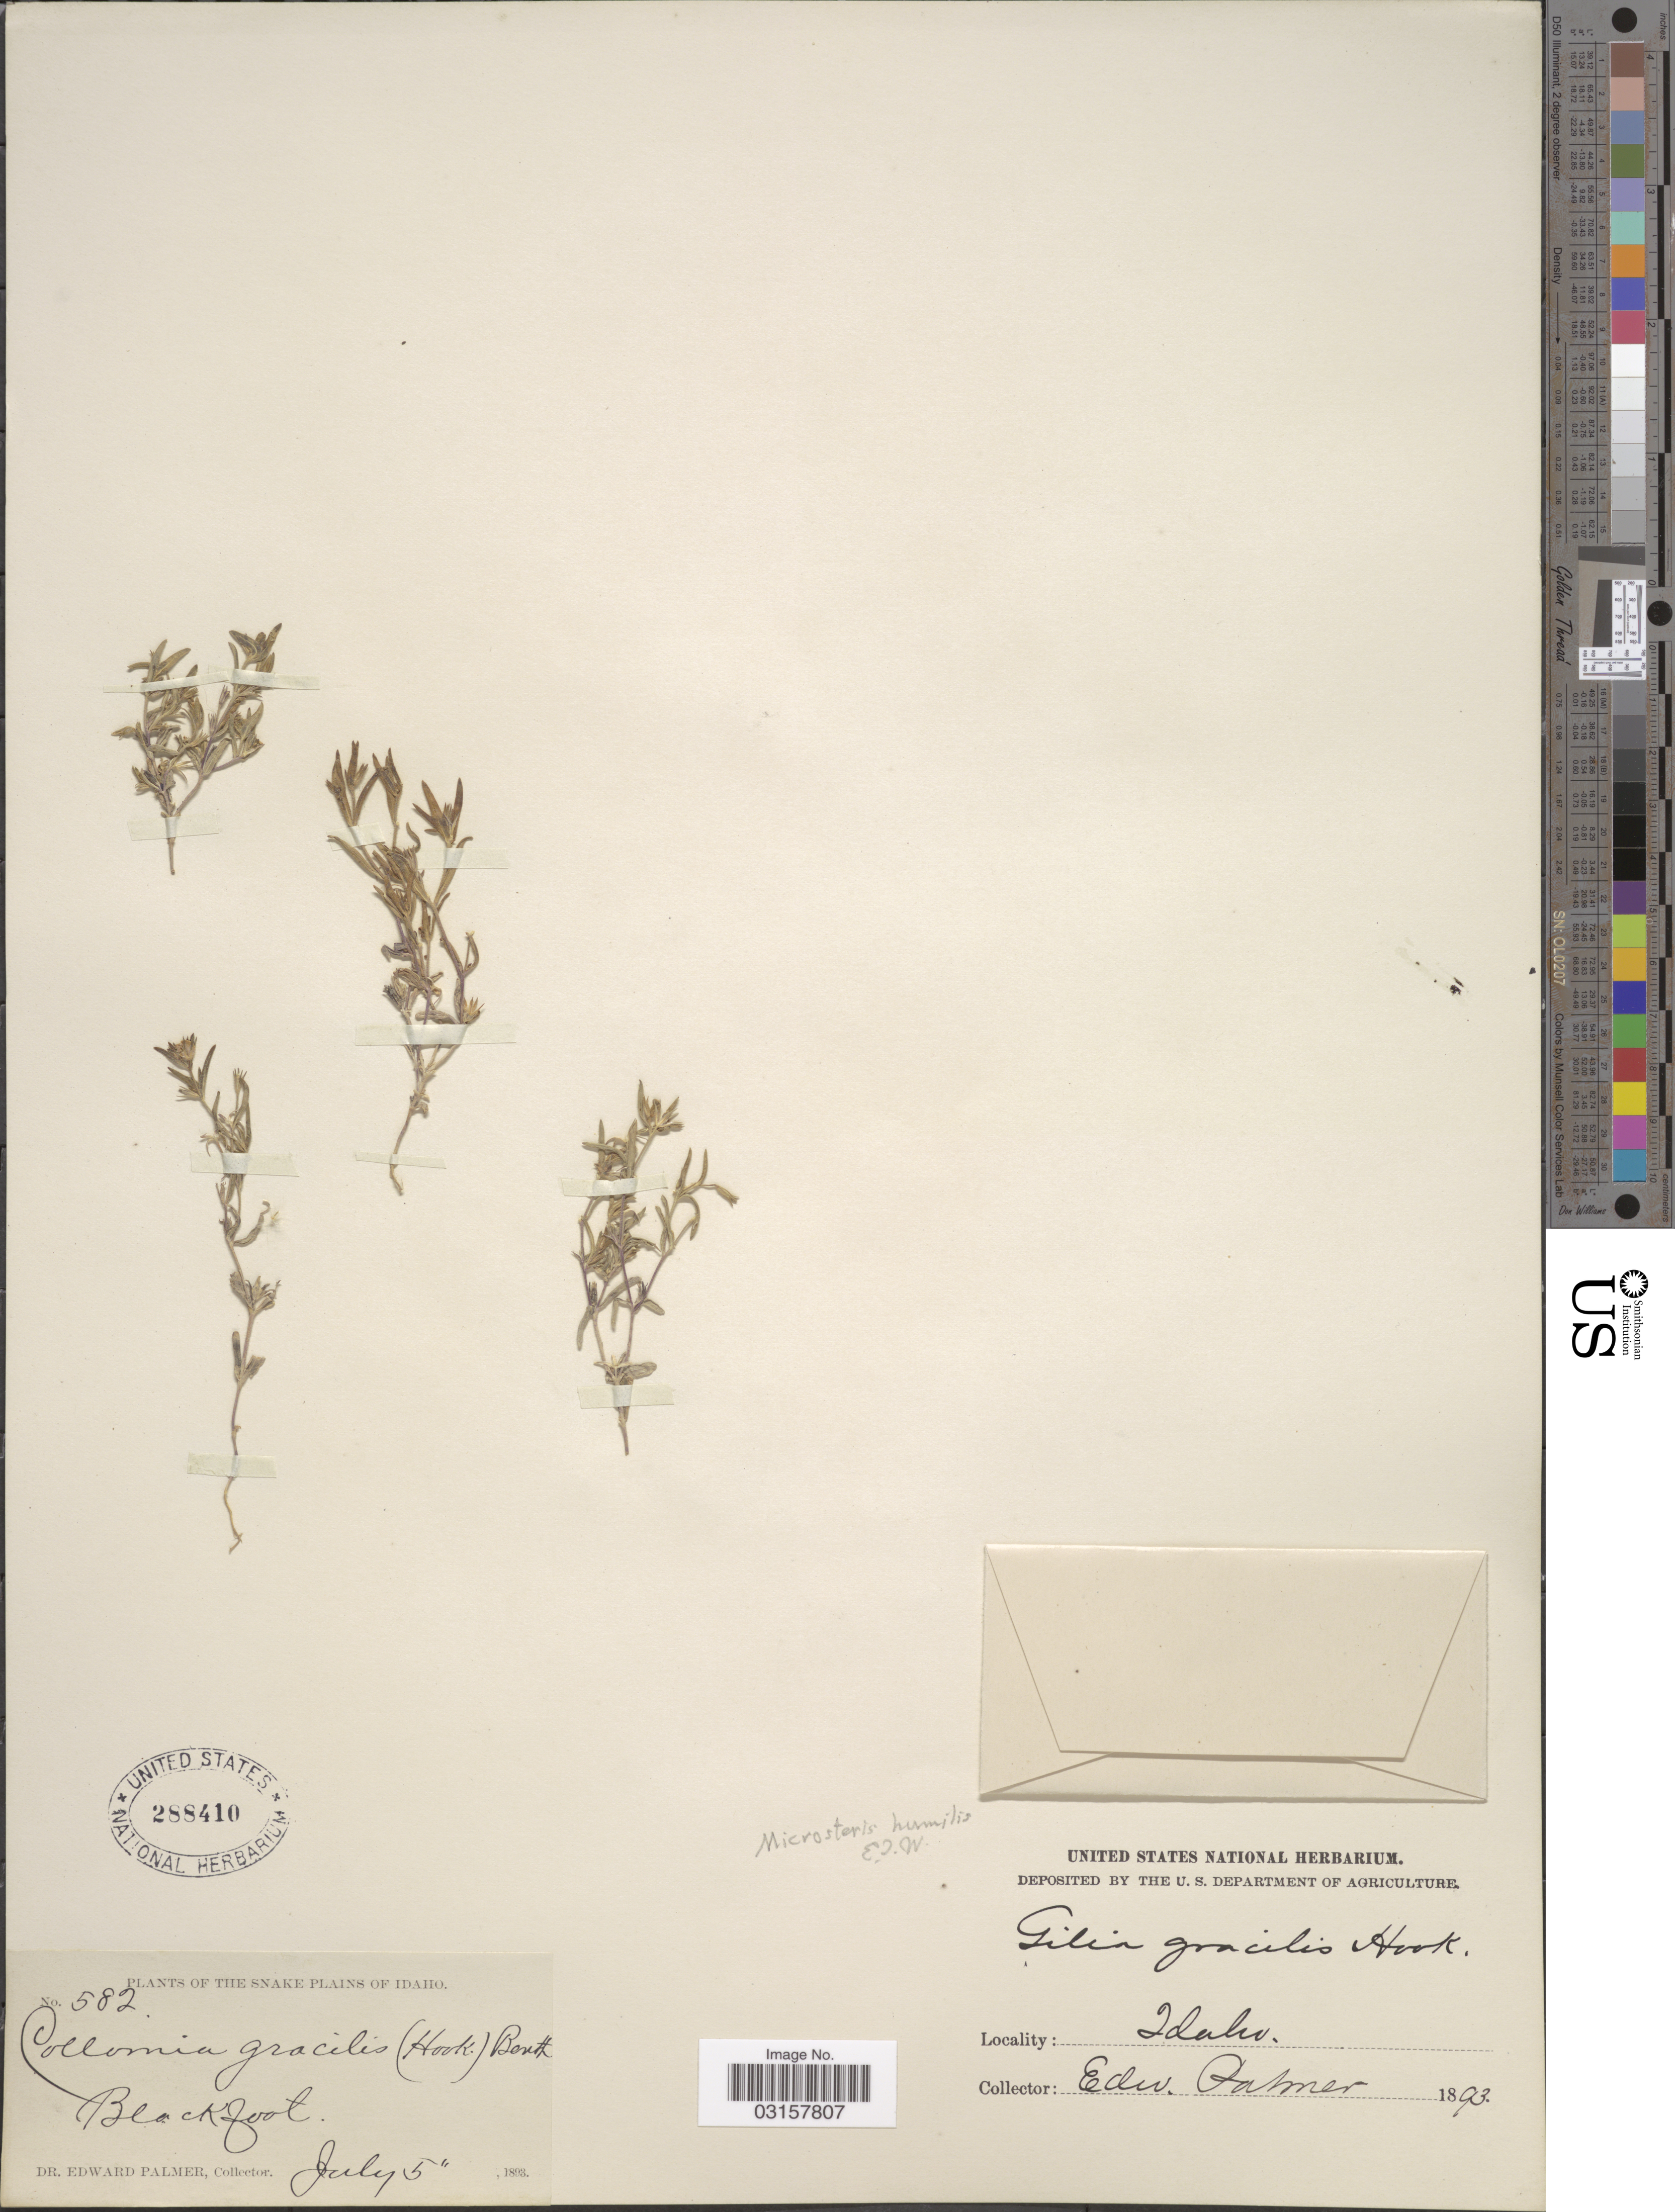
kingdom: Plantae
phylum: Tracheophyta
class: Magnoliopsida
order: Ericales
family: Polemoniaceae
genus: Microsteris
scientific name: Microsteris gracilis var. humilior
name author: (Hook.) Cronquist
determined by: (US) Smithsonian Institution - National Museum of Natural History - Department of Botany (UNITED STATES)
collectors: E. Palmer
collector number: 582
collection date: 1893-07-05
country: United States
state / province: Idaho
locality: The Snake Plains of Idaho. Blackfoot.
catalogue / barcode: US 288410